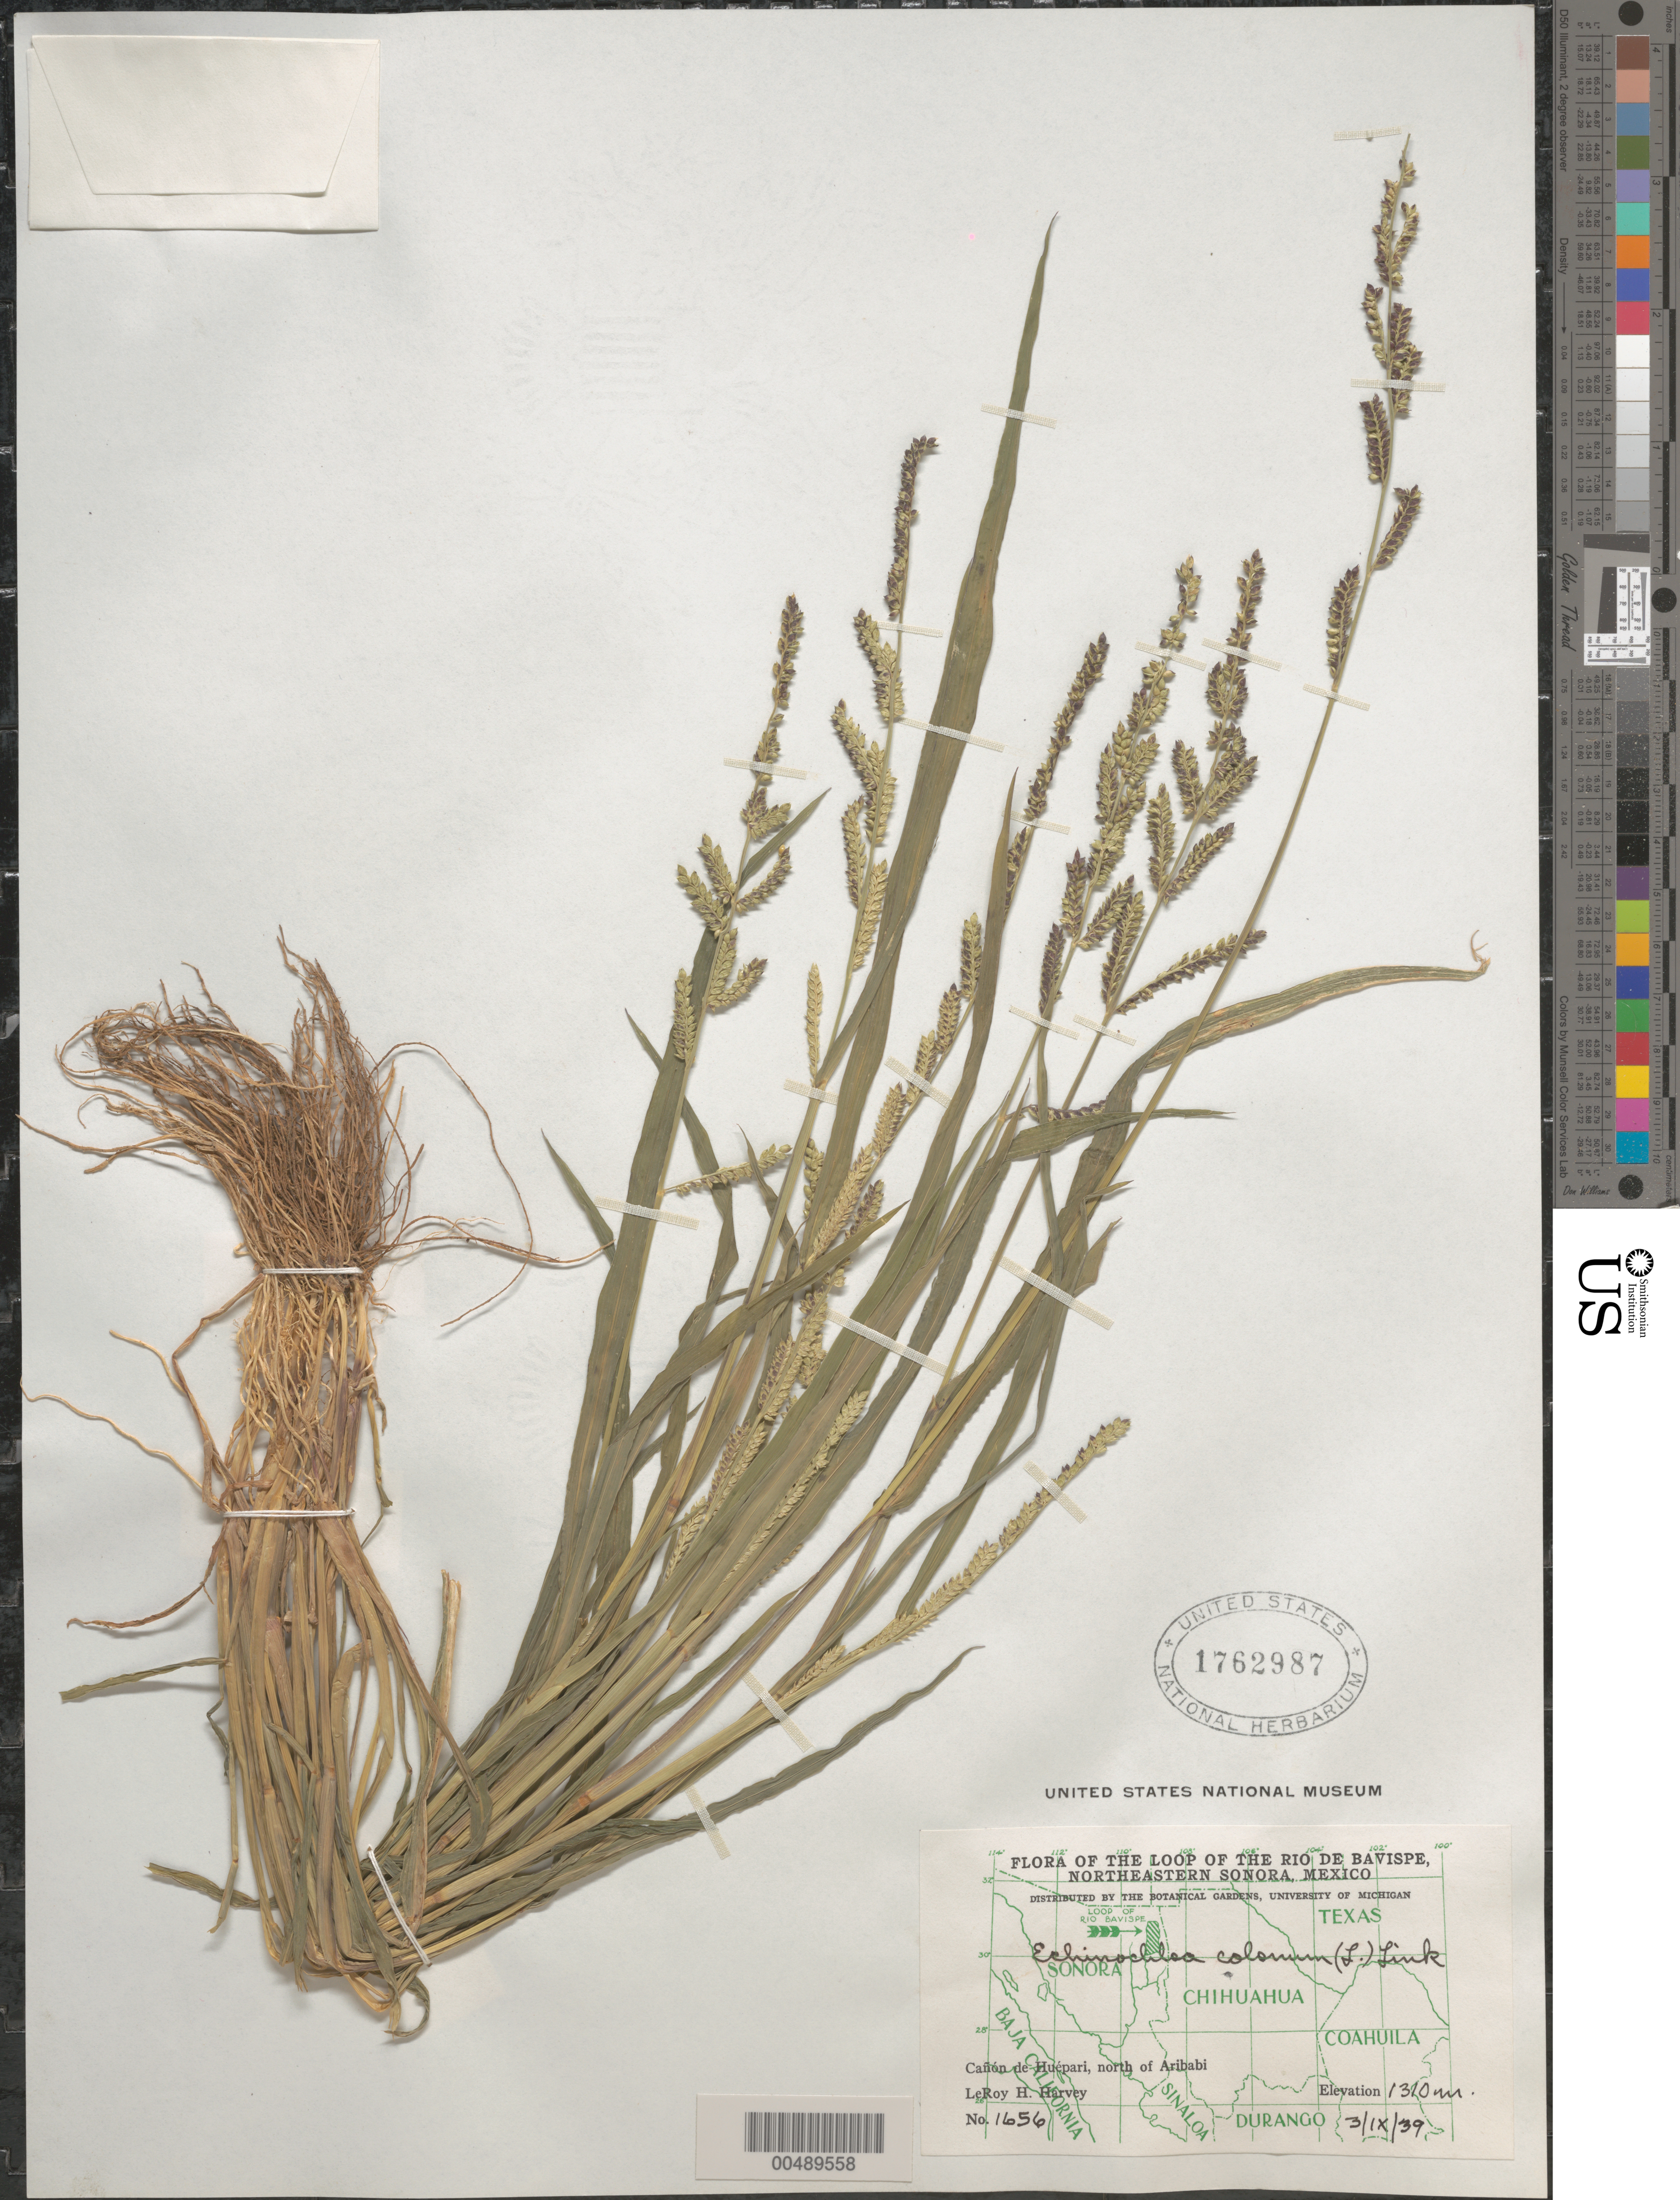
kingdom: Plantae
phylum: Tracheophyta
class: Liliopsida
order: Poales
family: Poaceae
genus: Echinochloa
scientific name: Echinochloa colona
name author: (L.) Link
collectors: L. H. Harvey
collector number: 1656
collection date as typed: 3 Sep 1939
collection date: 1939-09-03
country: Mexico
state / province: Sonora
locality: Loop of the Rio de Bavispe, NE Sonora, Cañón de Huépari, N of Aribabi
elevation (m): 1310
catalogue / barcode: US 1762987